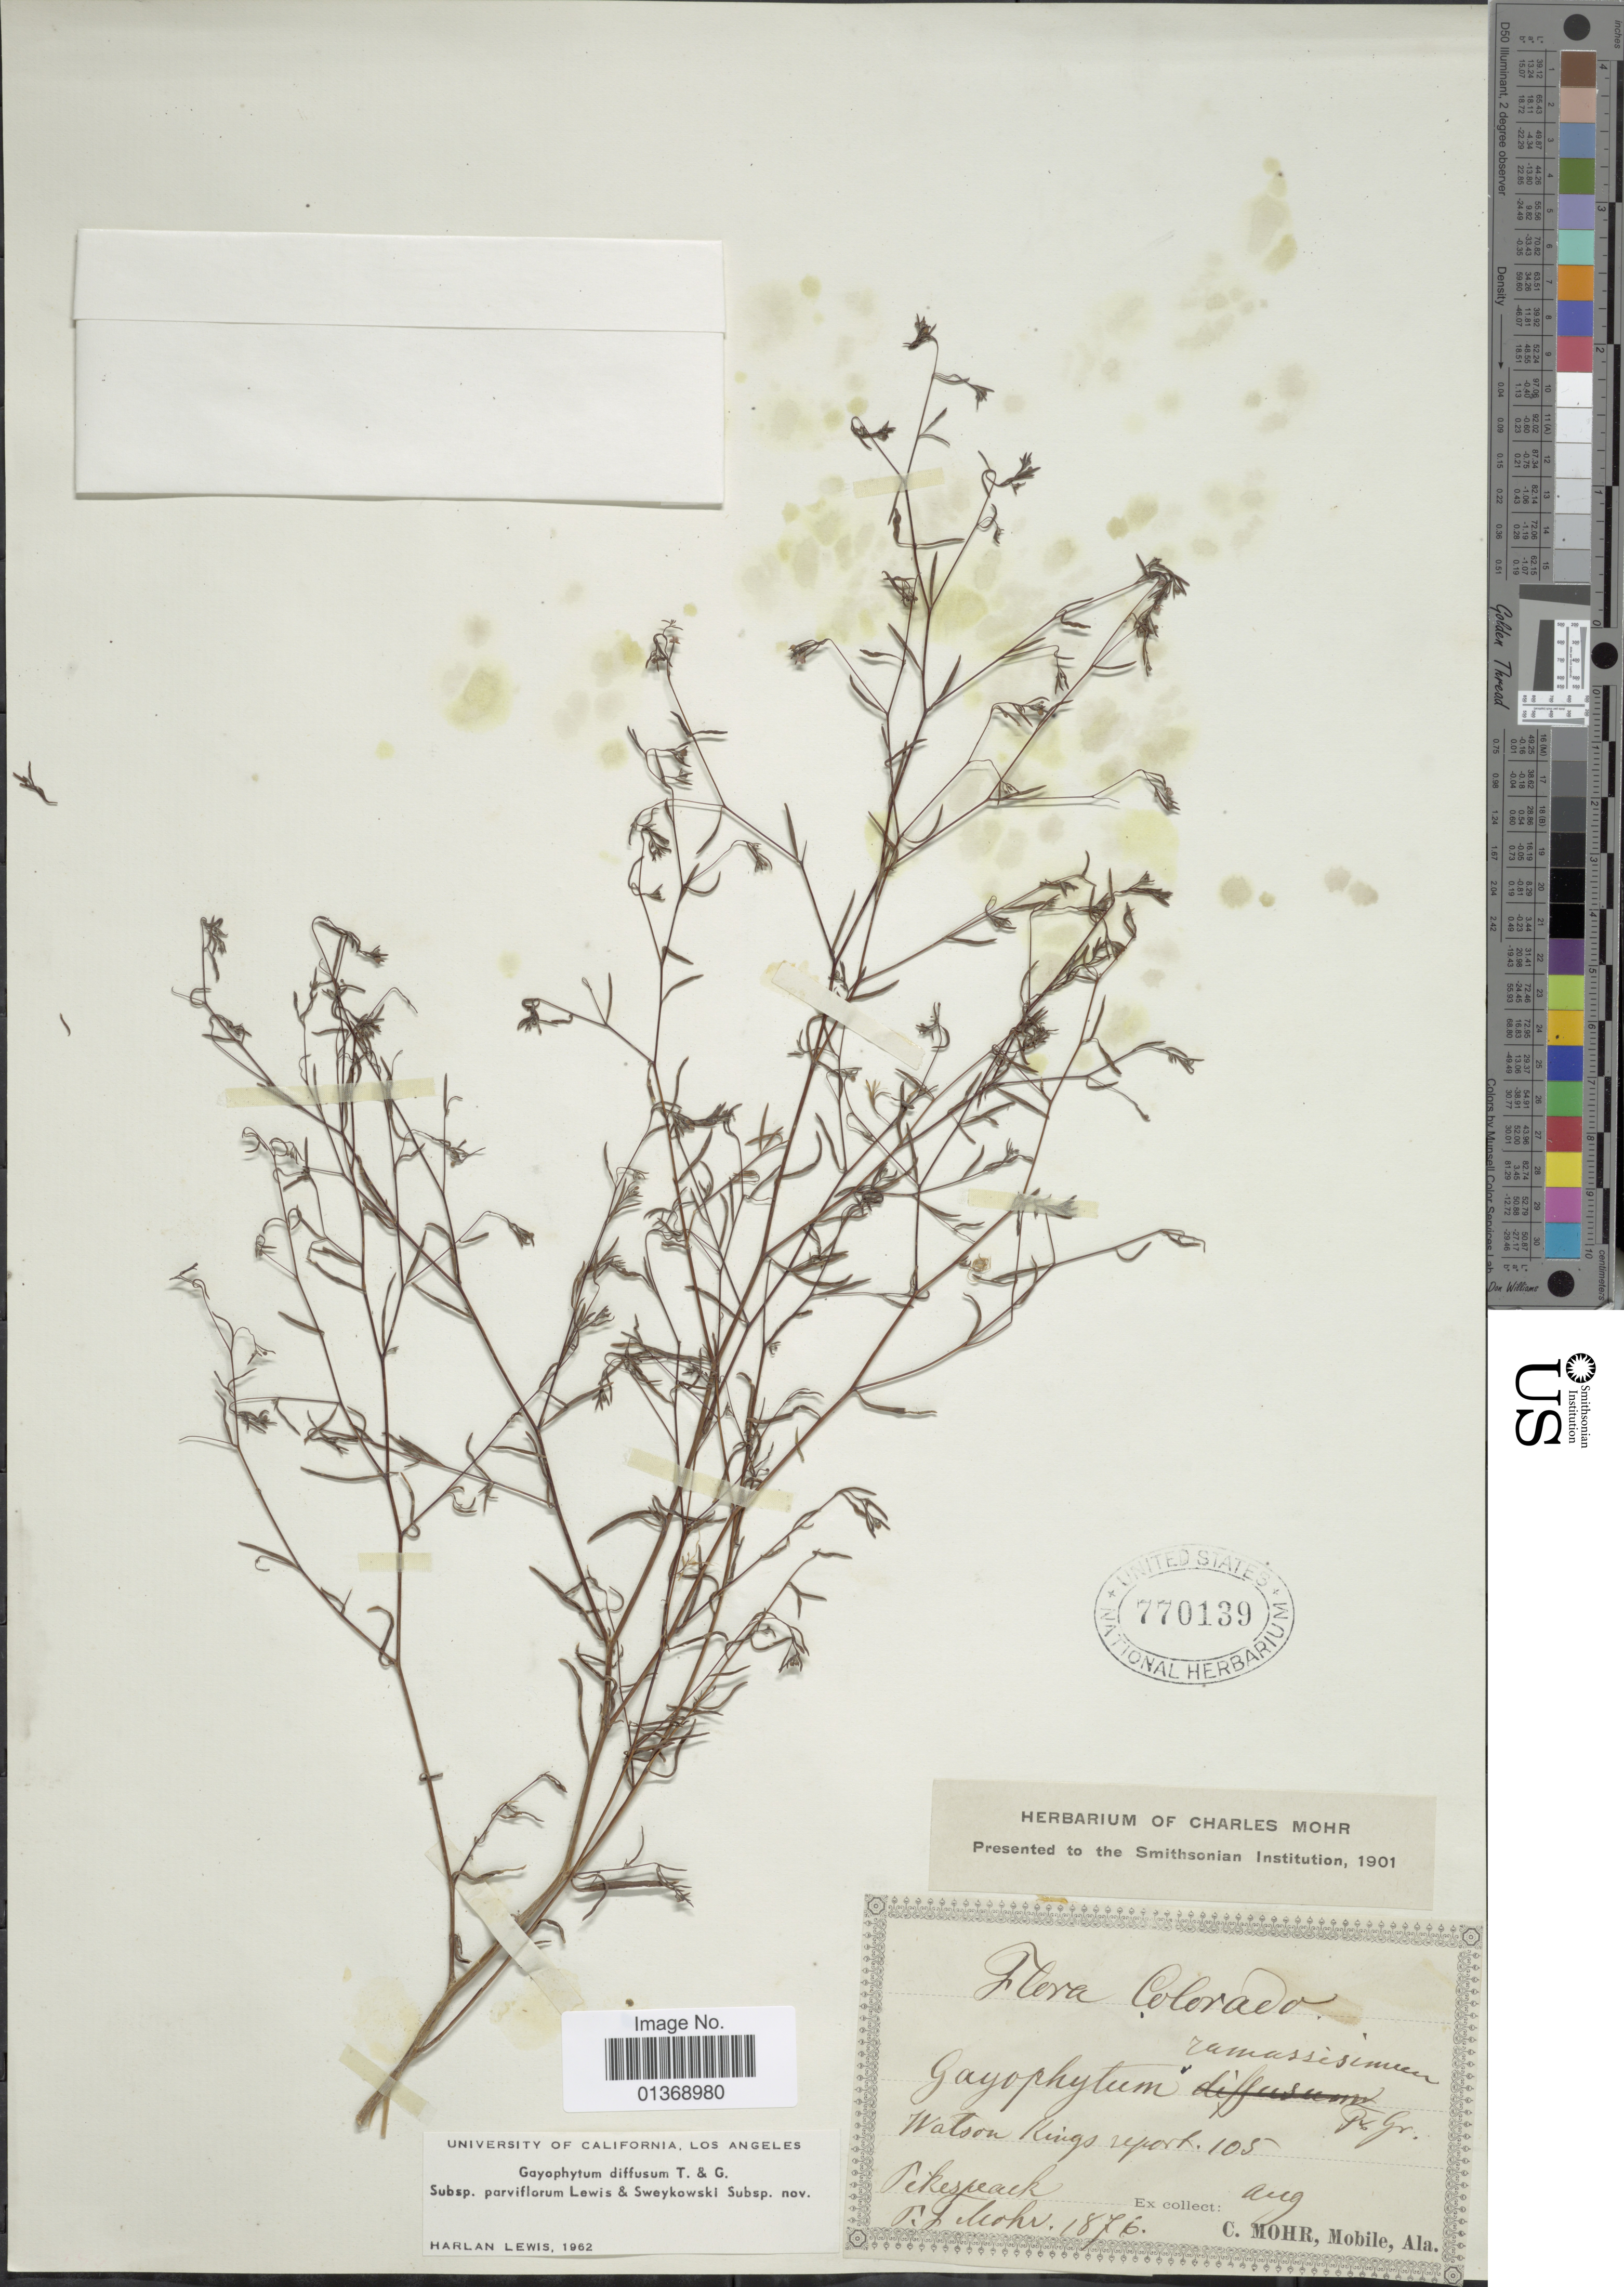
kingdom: Plantae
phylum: Tracheophyta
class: Magnoliopsida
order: Myrtales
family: Onagraceae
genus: Gayophytum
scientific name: Gayophytum diffusum subsp. parviflorum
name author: F. H. Lewis & Szweyk.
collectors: C. T. Mohr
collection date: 1876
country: United States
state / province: Colorado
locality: Pikes Peak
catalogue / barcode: US 770139